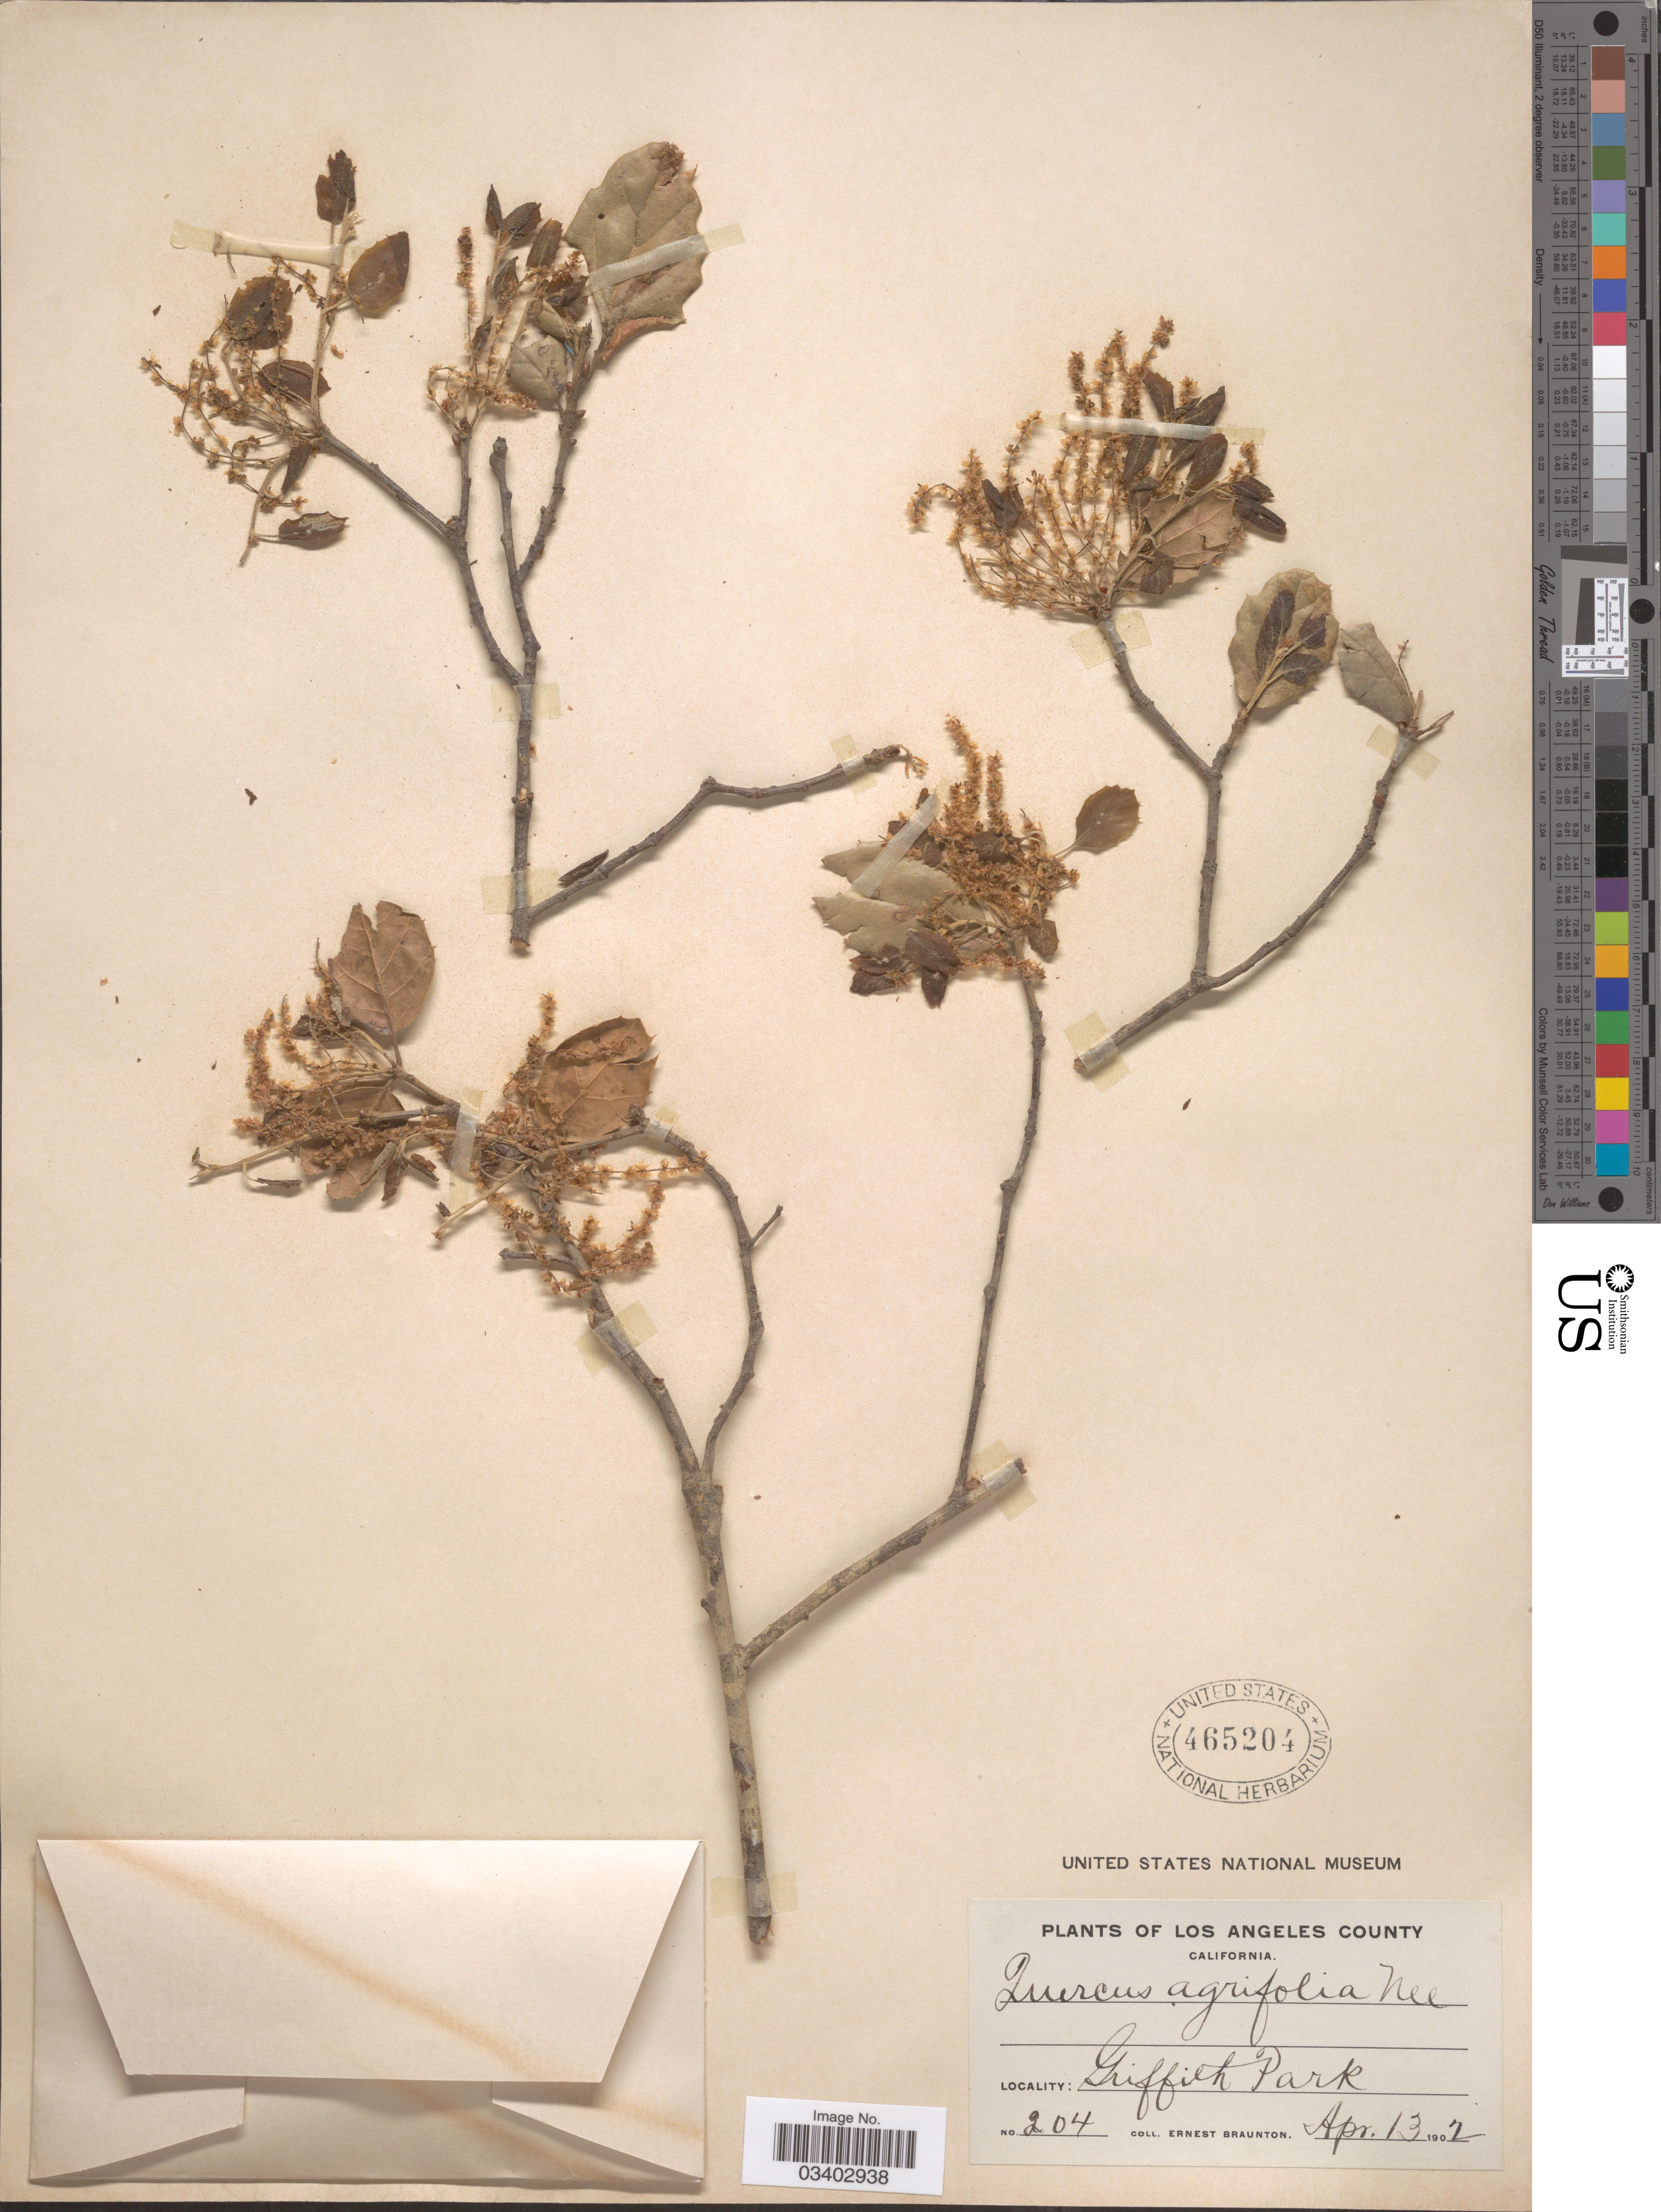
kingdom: Plantae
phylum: Tracheophyta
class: Magnoliopsida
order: Fagales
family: Fagaceae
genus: Quercus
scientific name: Quercus agrifolia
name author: Née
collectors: E. Braunton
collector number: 204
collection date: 1902-04-13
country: United States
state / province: California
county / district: Los Angeles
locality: Los Angeles County, Griffith Park.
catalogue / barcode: US 465204